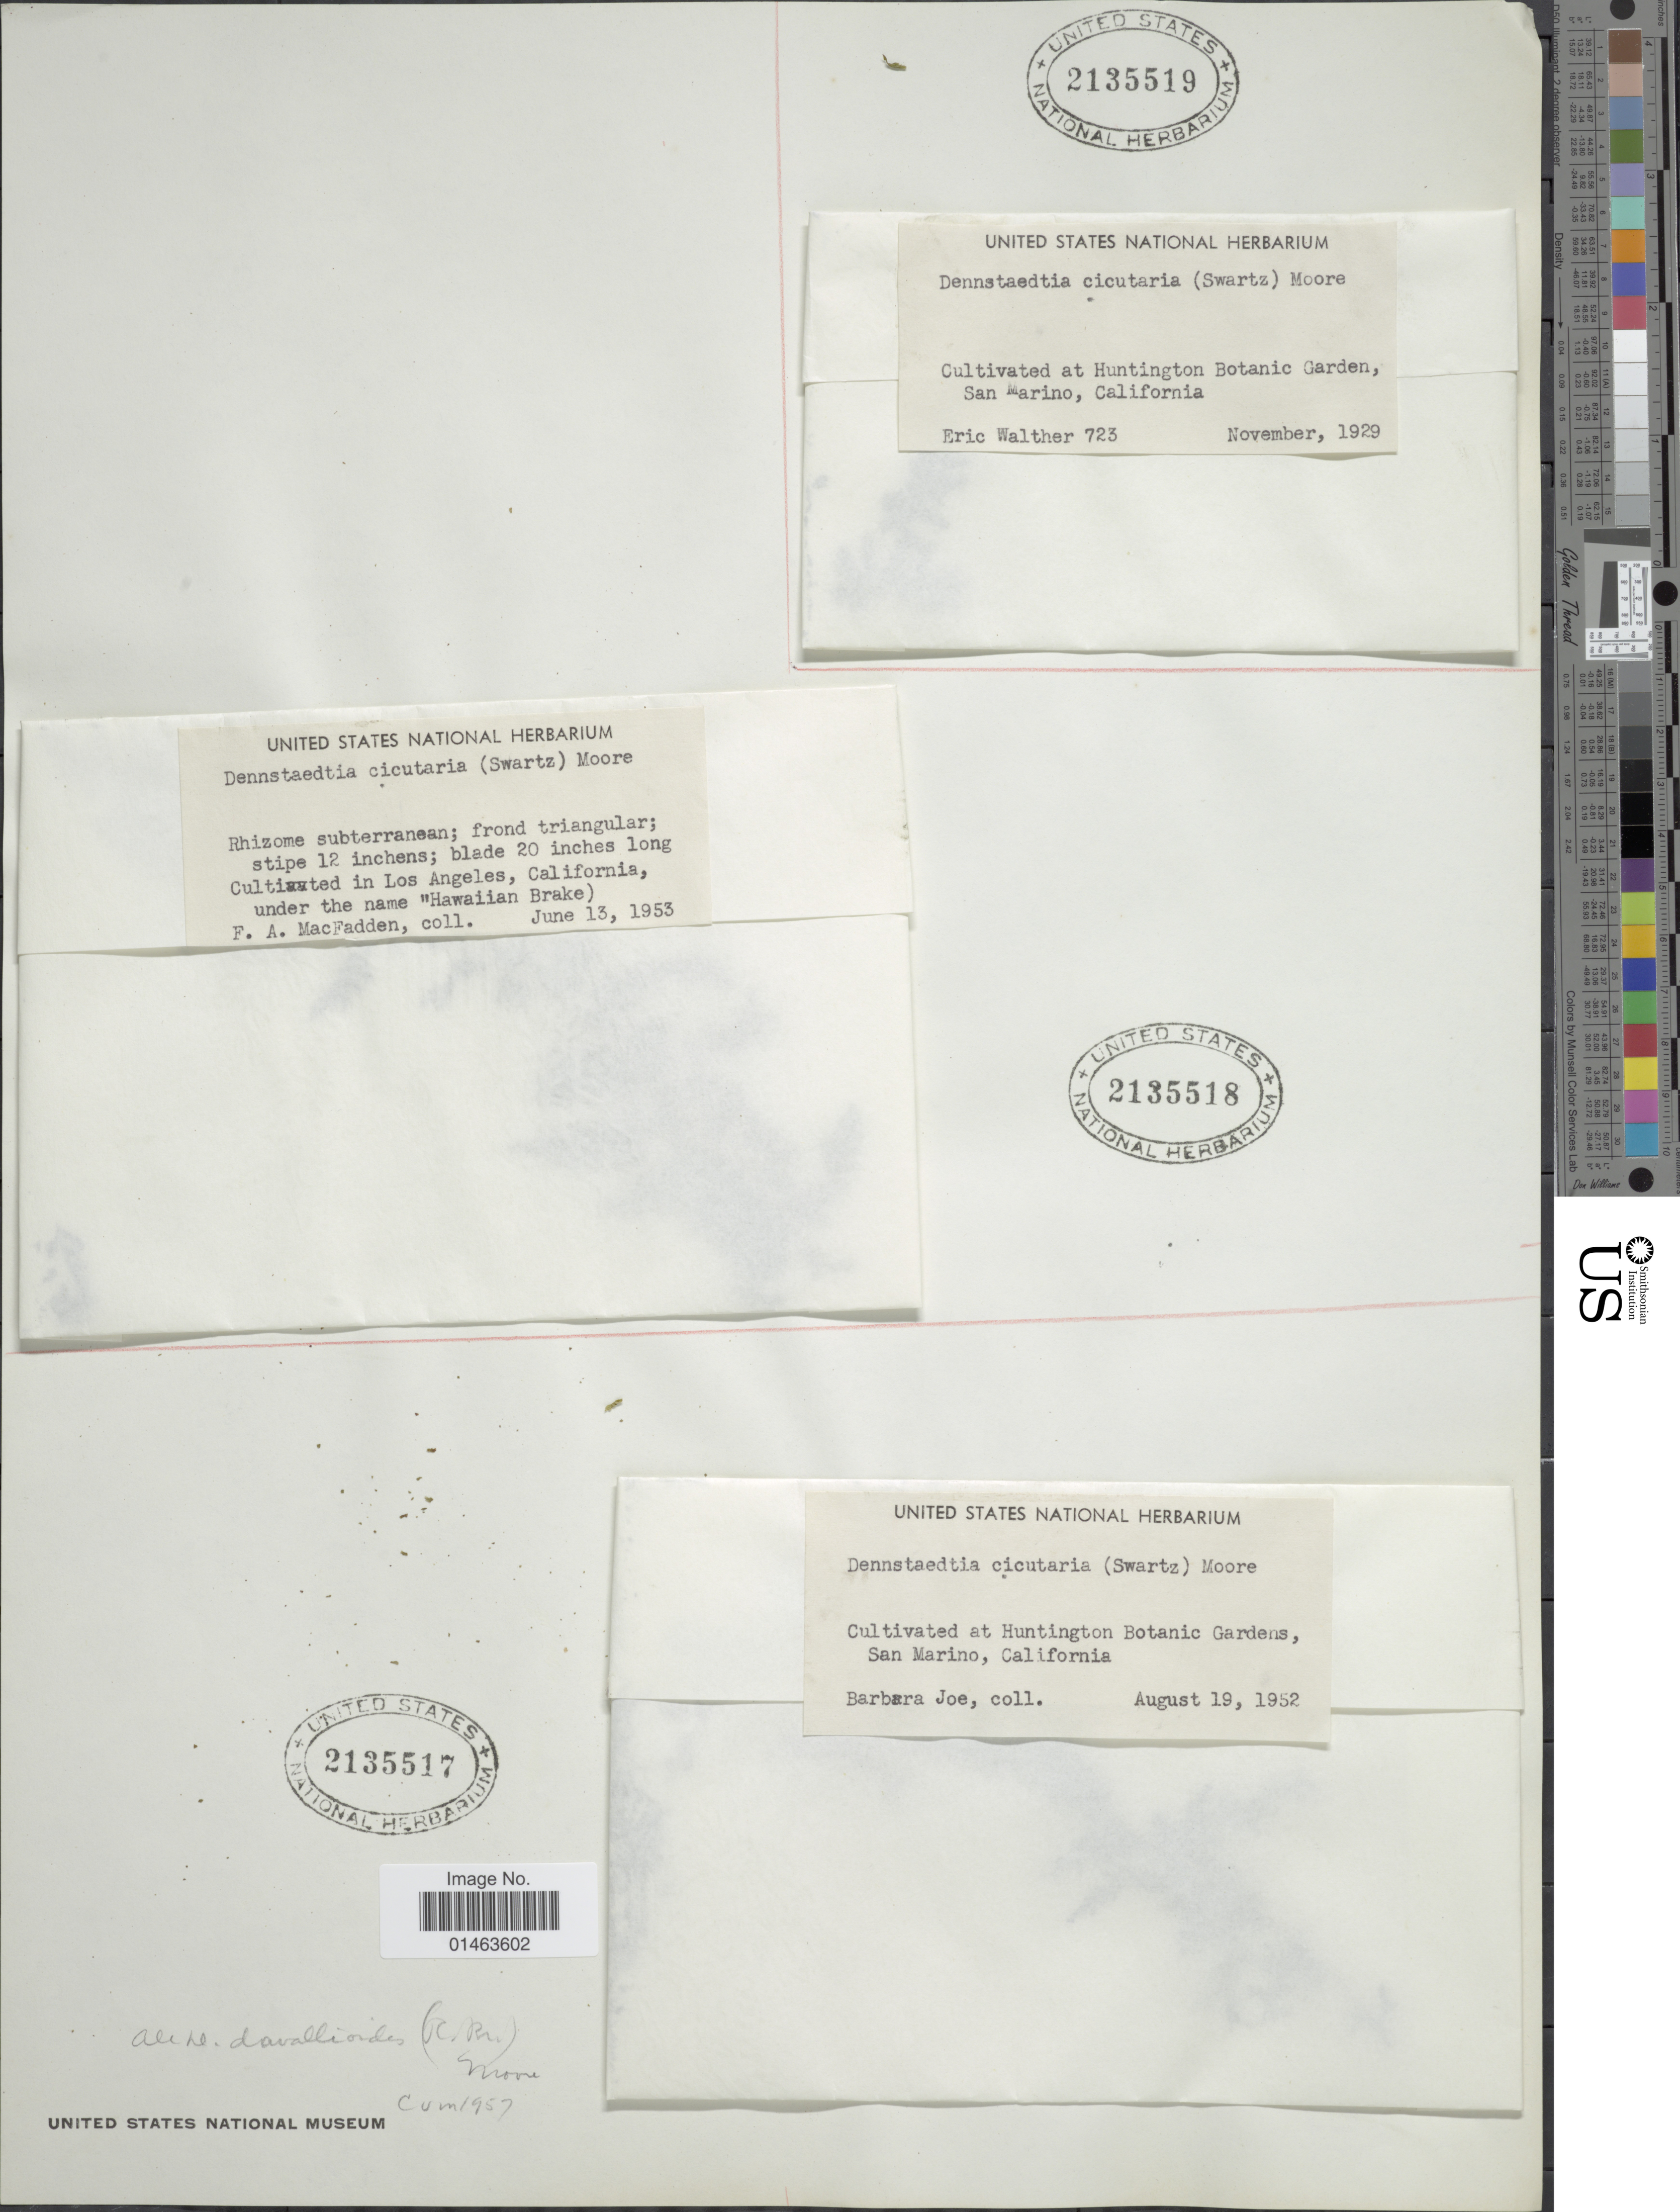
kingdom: Plantae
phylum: Tracheophyta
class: Polypodiopsida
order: Polypodiales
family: Dennstaedtiaceae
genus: Dennstaedtia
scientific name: Dennstaedtia davallioides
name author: (R. Br.) T. Moore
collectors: B. Joe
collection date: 1952-08-19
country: United States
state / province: California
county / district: Los Angeles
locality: Huntington Botanic Garden, San Marino.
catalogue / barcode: US 2135517-3